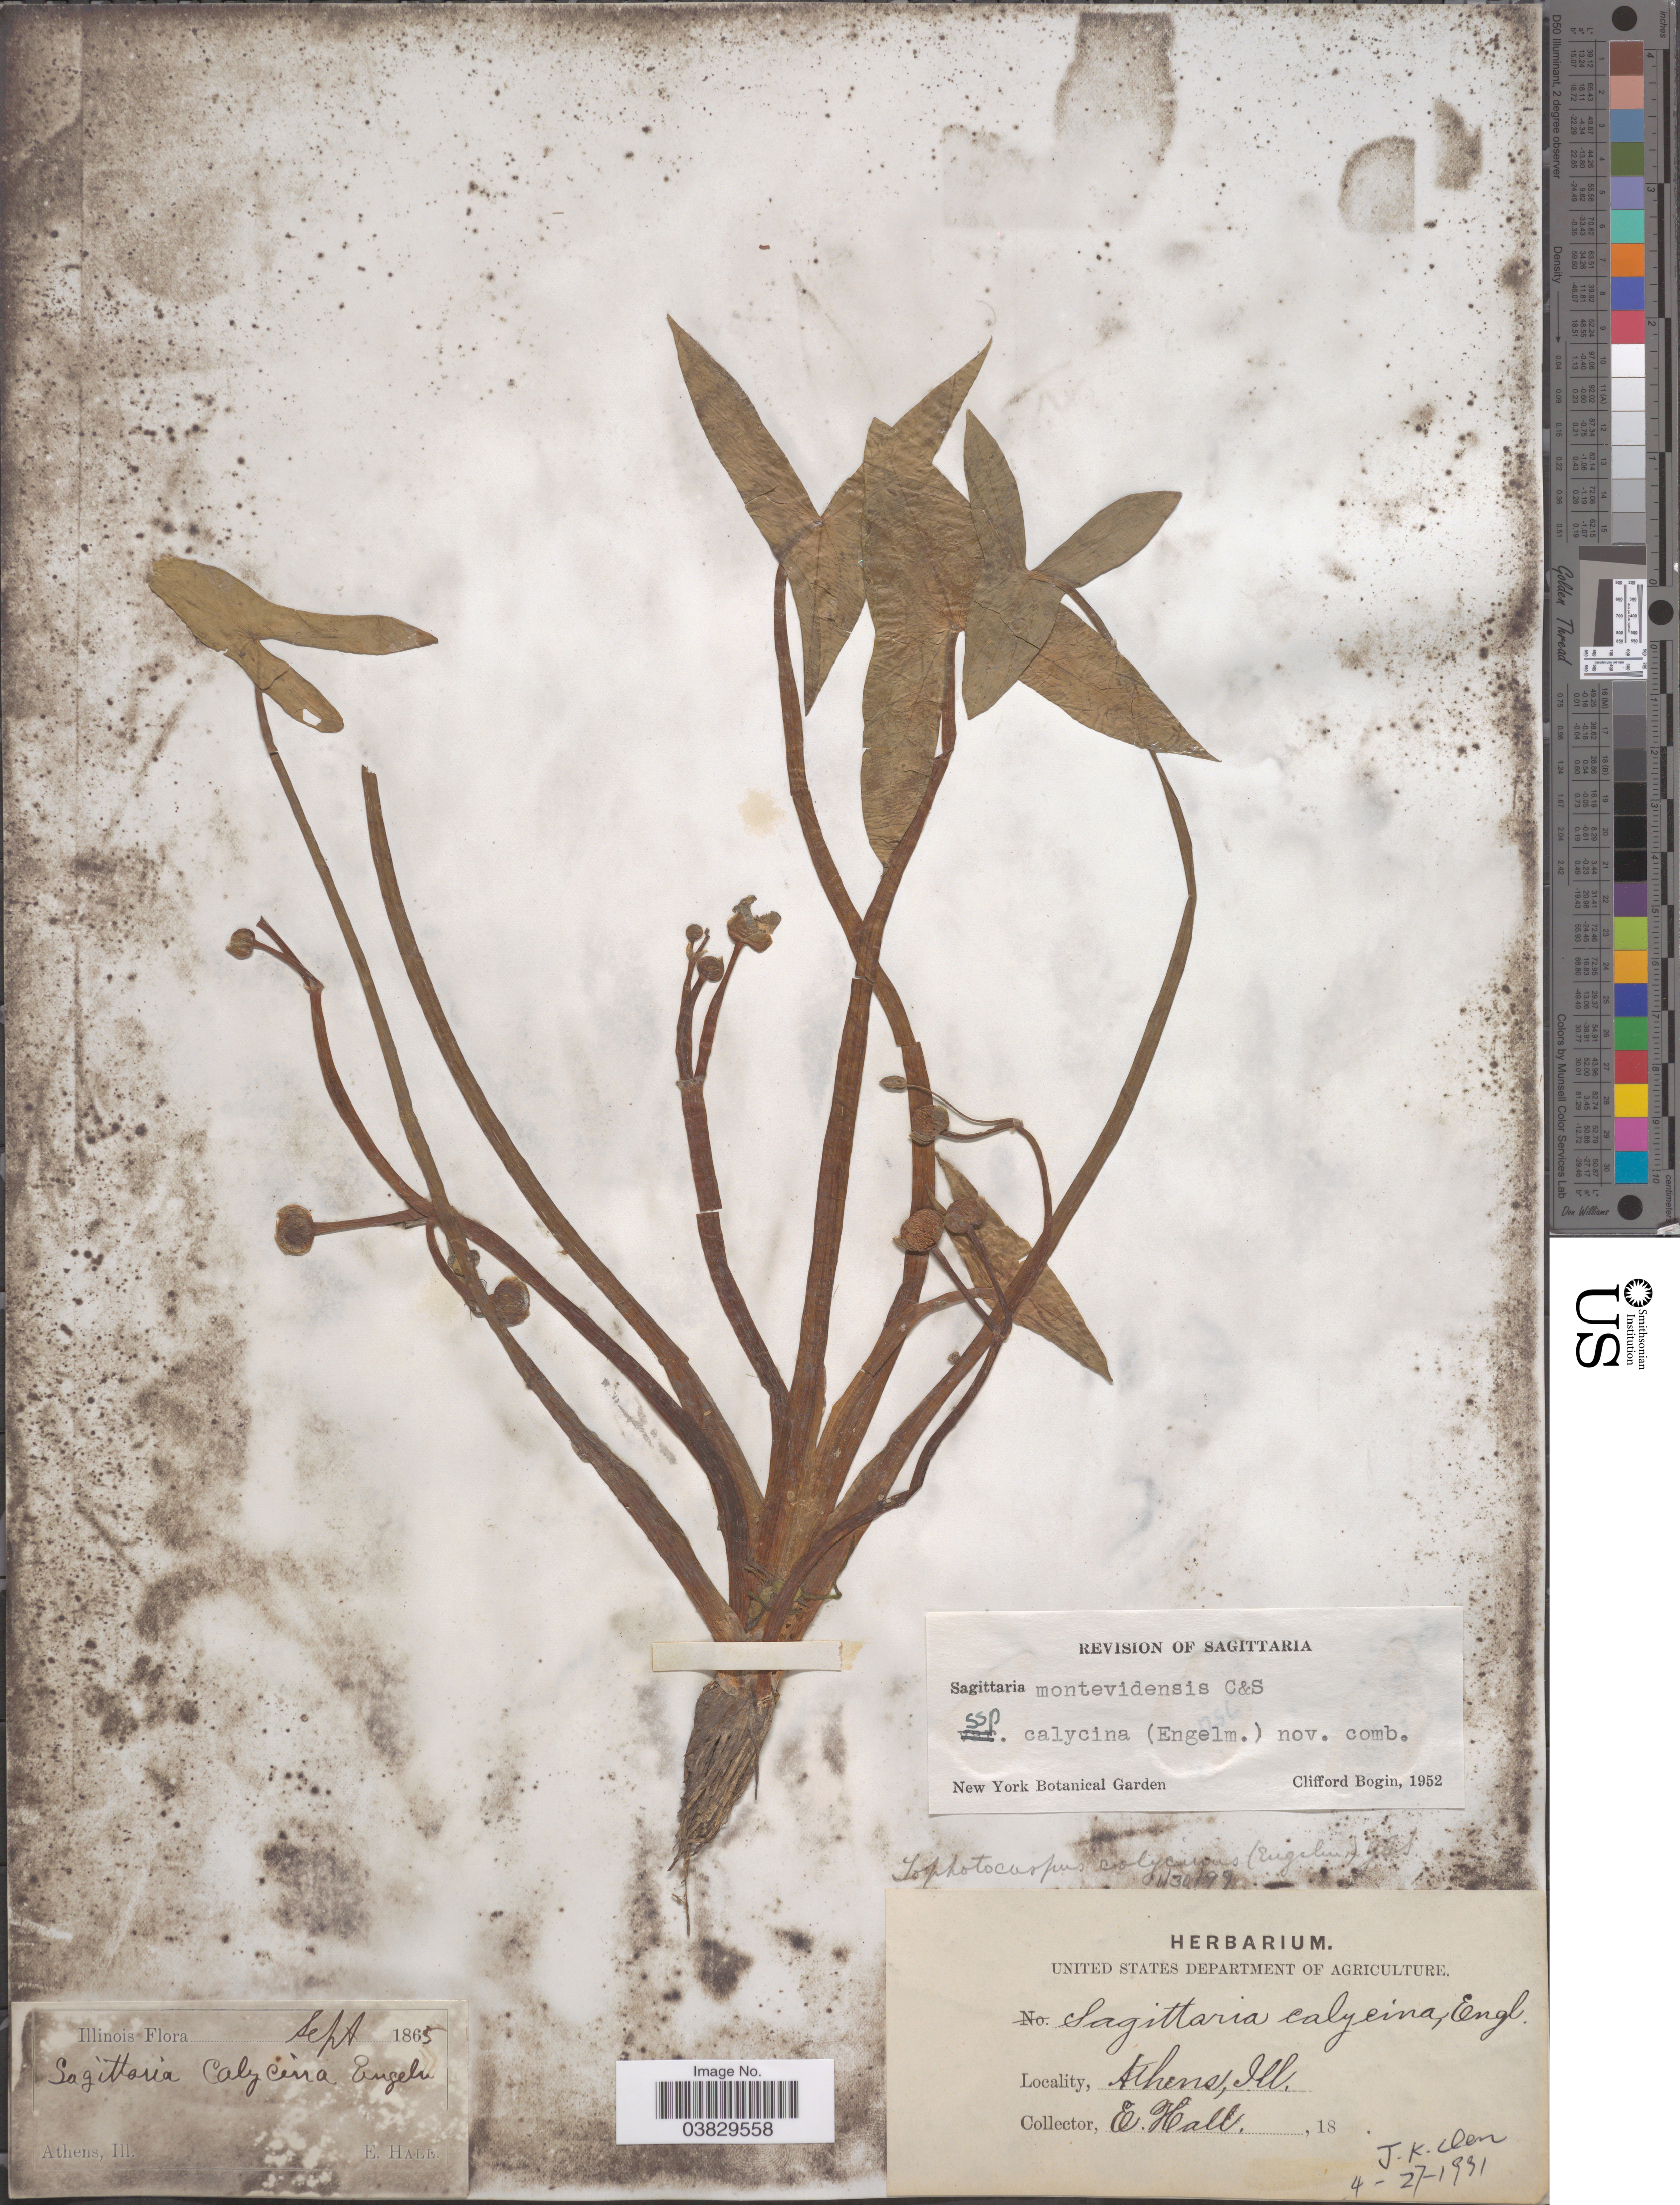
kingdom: Plantae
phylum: Tracheophyta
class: Liliopsida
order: Alismatales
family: Alismataceae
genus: Sagittaria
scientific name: Sagittaria calycina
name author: Engelm.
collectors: E. Hall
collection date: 1865-09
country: United States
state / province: Illinois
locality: Athens.